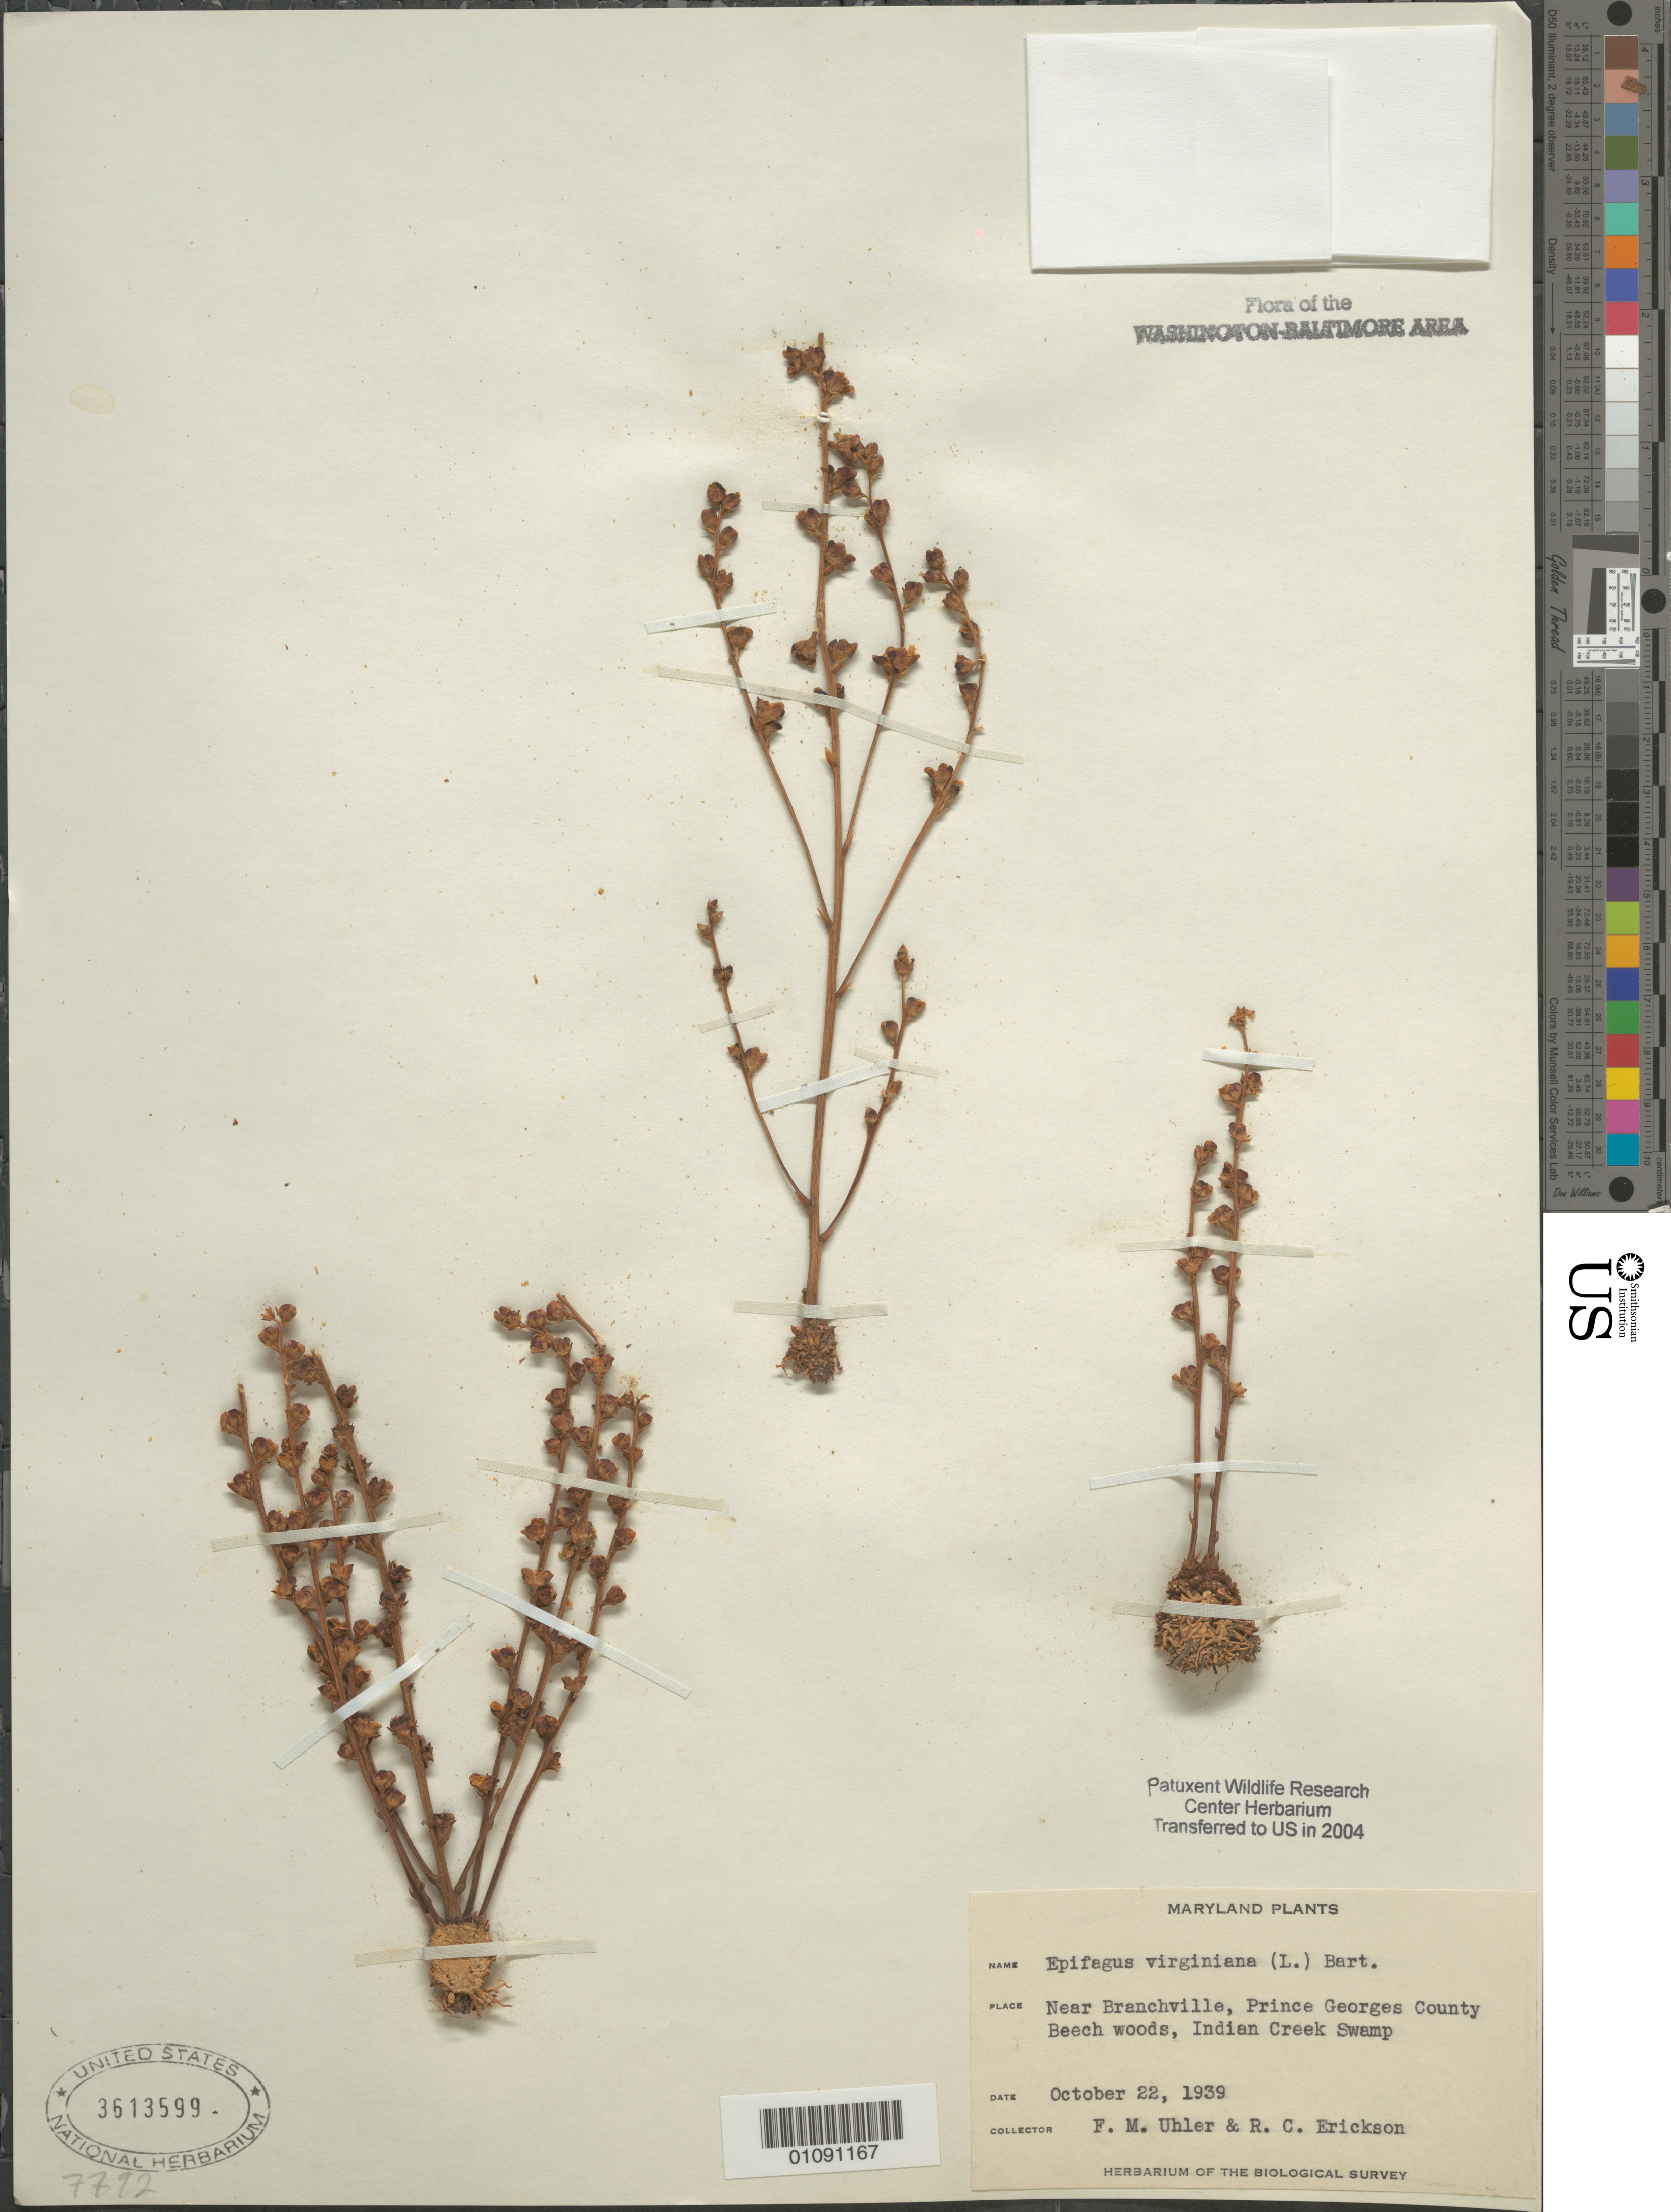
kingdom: Plantae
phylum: Tracheophyta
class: Magnoliopsida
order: Lamiales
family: Orobanchaceae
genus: Epifagus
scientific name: Epifagus virginiana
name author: (L.) W.P.C. Barton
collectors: F. M. Uhler & R. Erickson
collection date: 1939-10-22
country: United States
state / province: Maryland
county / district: Prince George's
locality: Indian Creek Swamp, near Branchville.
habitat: Beech woods.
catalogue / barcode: US 3613599